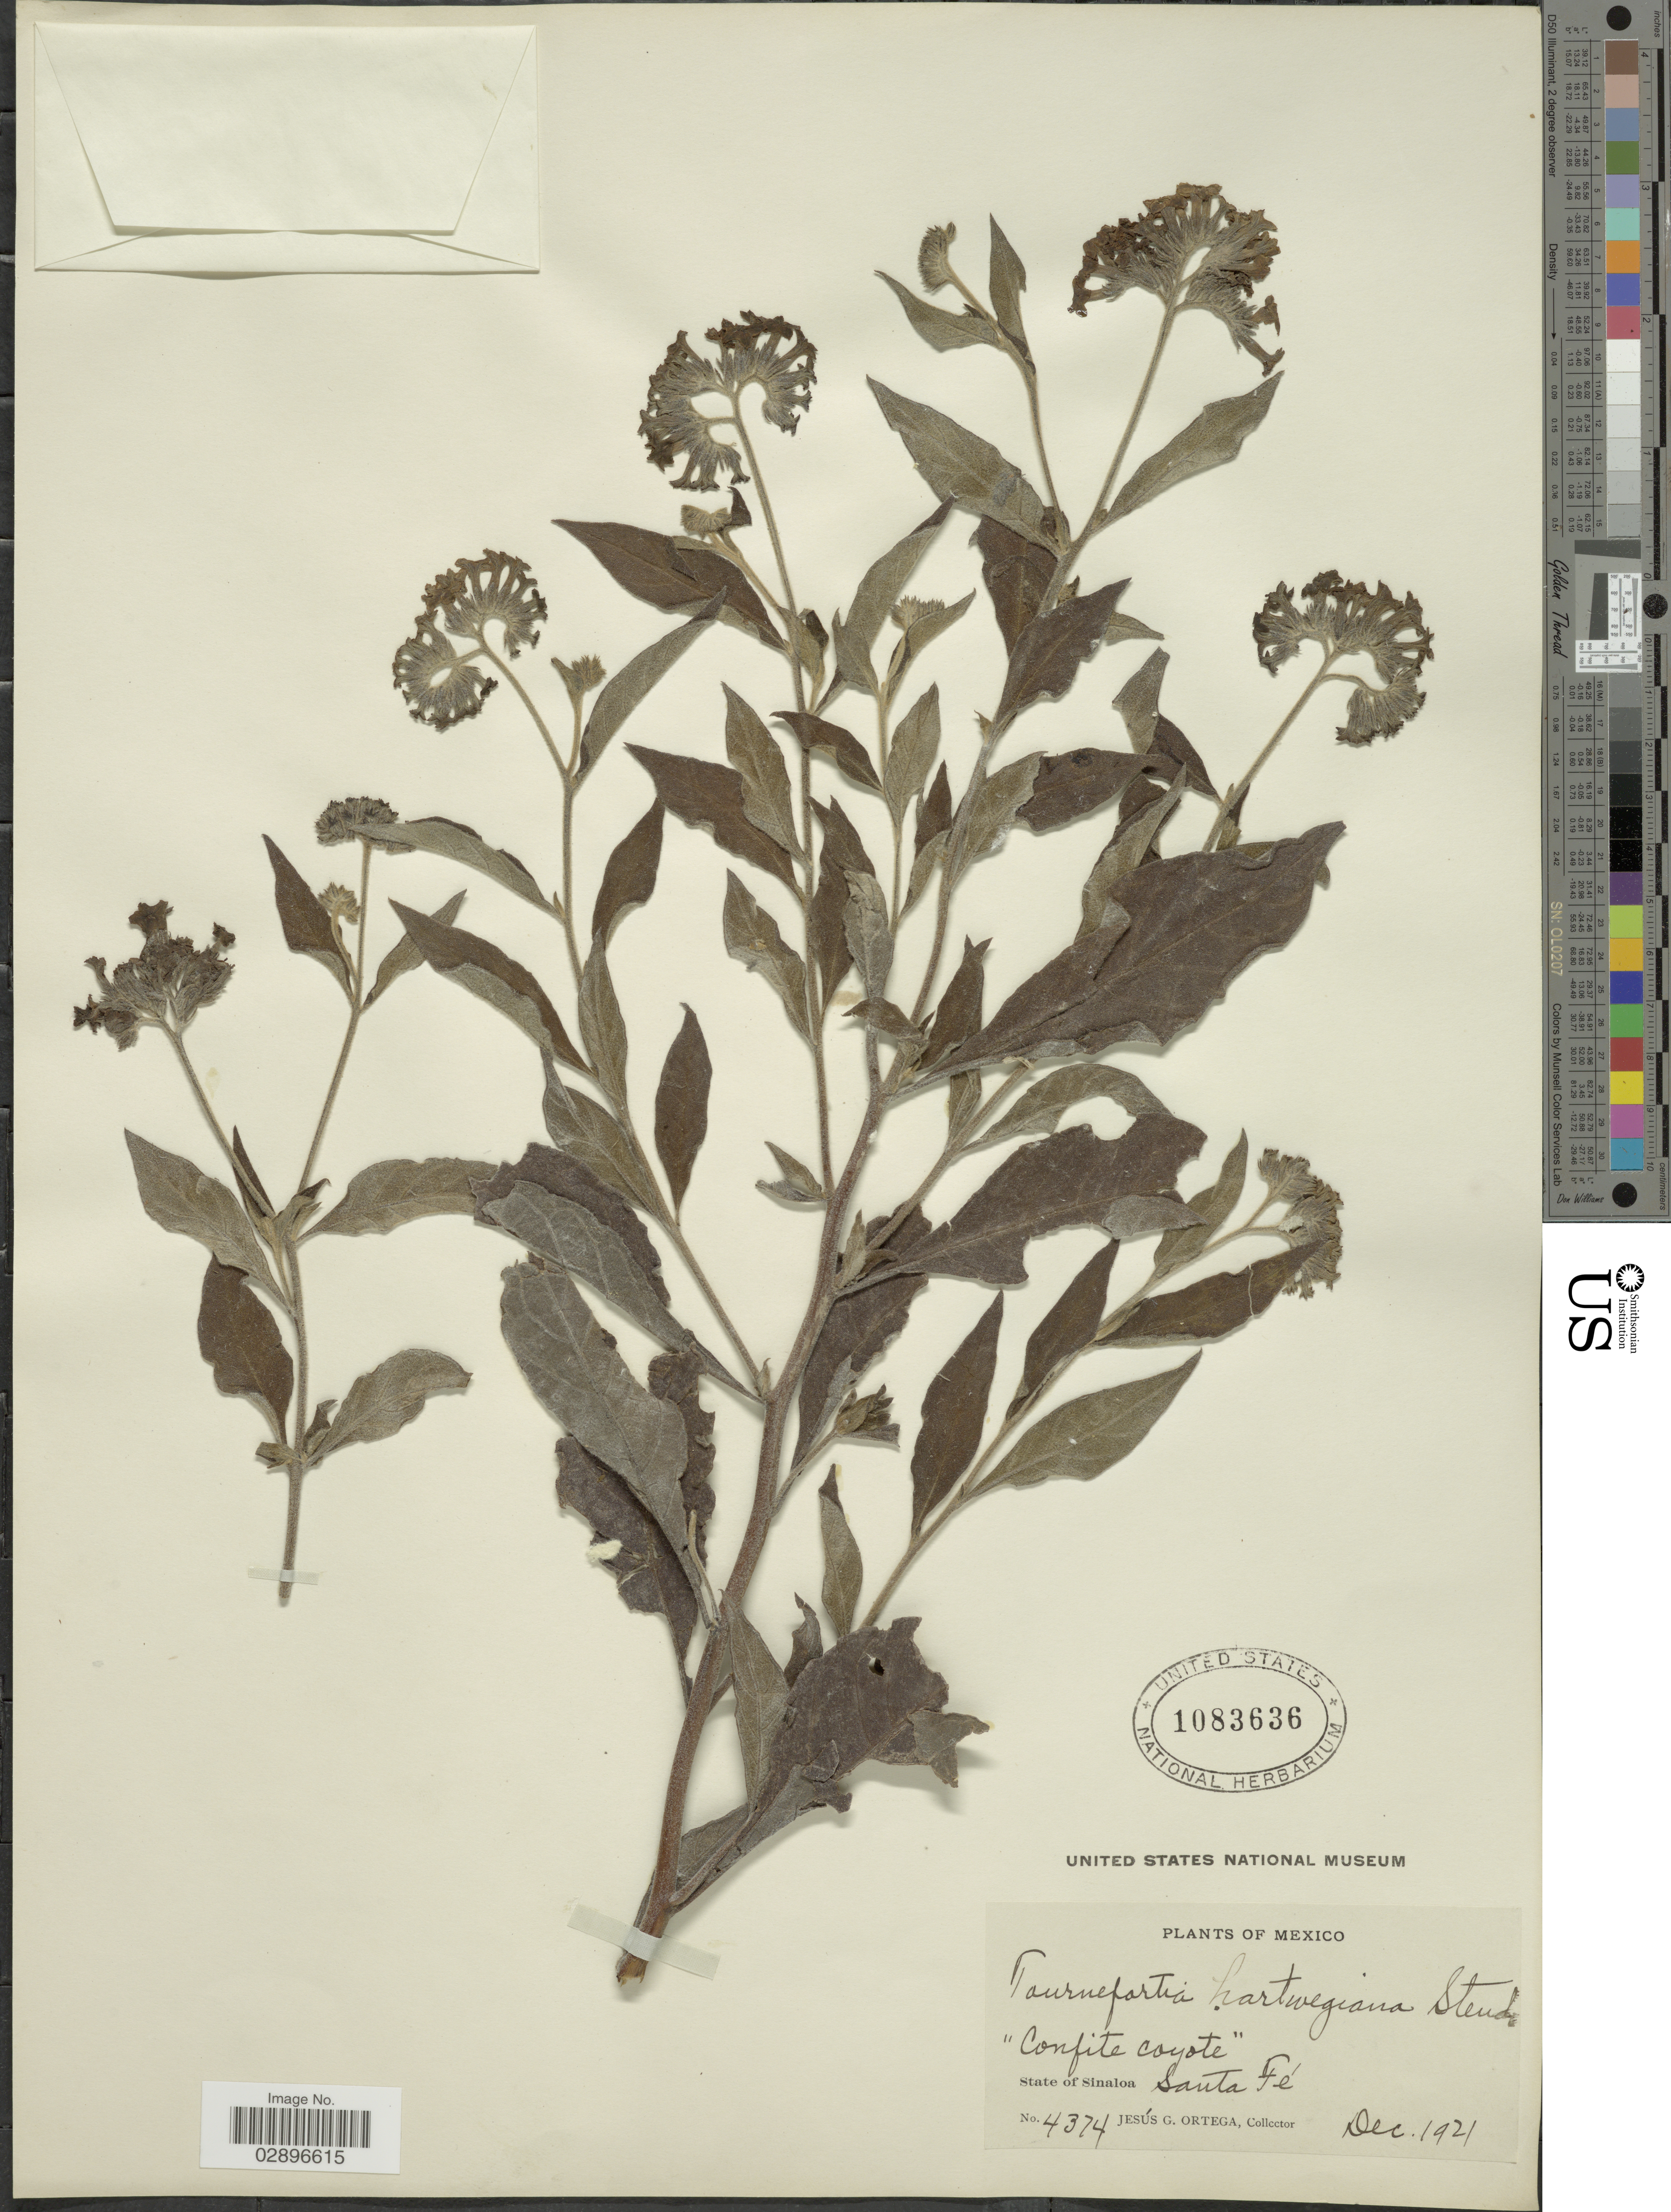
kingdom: Plantae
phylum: Tracheophyta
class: Magnoliopsida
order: Boraginales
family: Heliotropiaceae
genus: Tournefortia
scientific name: Tournefortia hartwegiana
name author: Steud.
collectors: J. Ortega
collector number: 4374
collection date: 1921-12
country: Mexico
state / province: Sinaloa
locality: Santa Fé.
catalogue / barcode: US 1083636